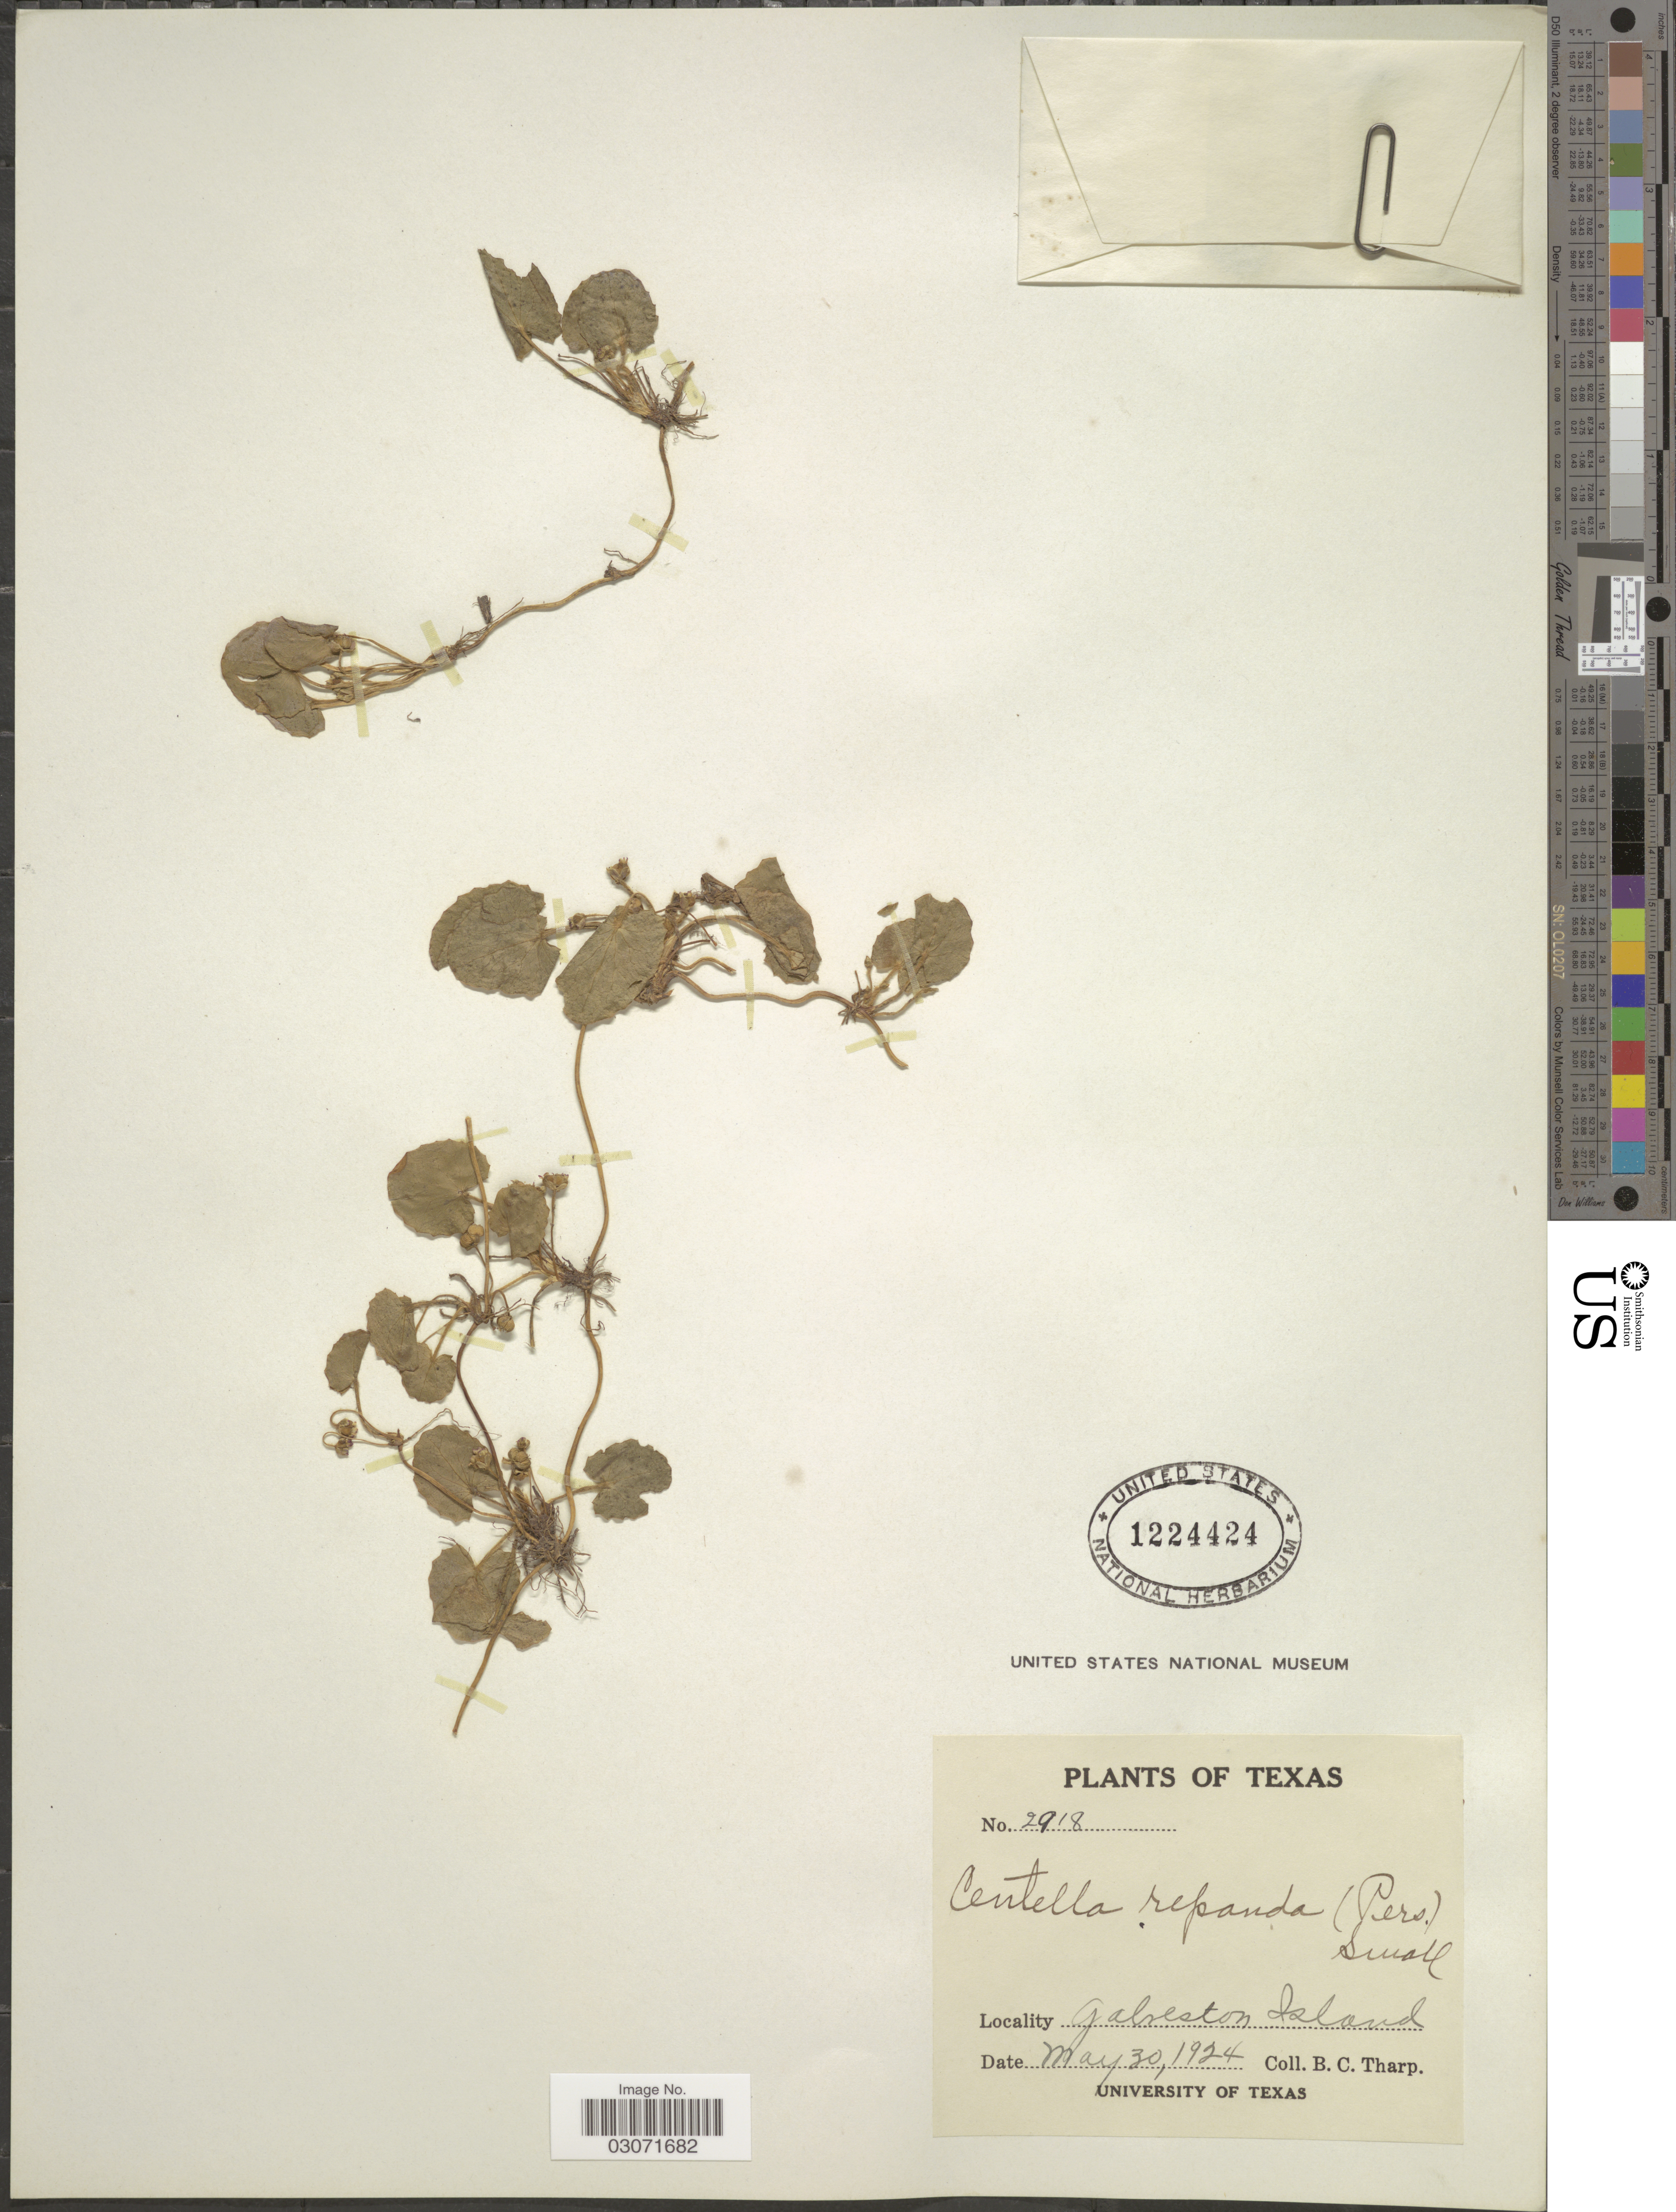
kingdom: Plantae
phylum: Tracheophyta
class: Magnoliopsida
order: Apiales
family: Apiaceae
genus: Centella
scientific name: Centella asiatica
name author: (L.) Urb.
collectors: B. C. Tharp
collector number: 2918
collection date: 1924-05-30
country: United States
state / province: Texas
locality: Galveston Island.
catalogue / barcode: US 1224424